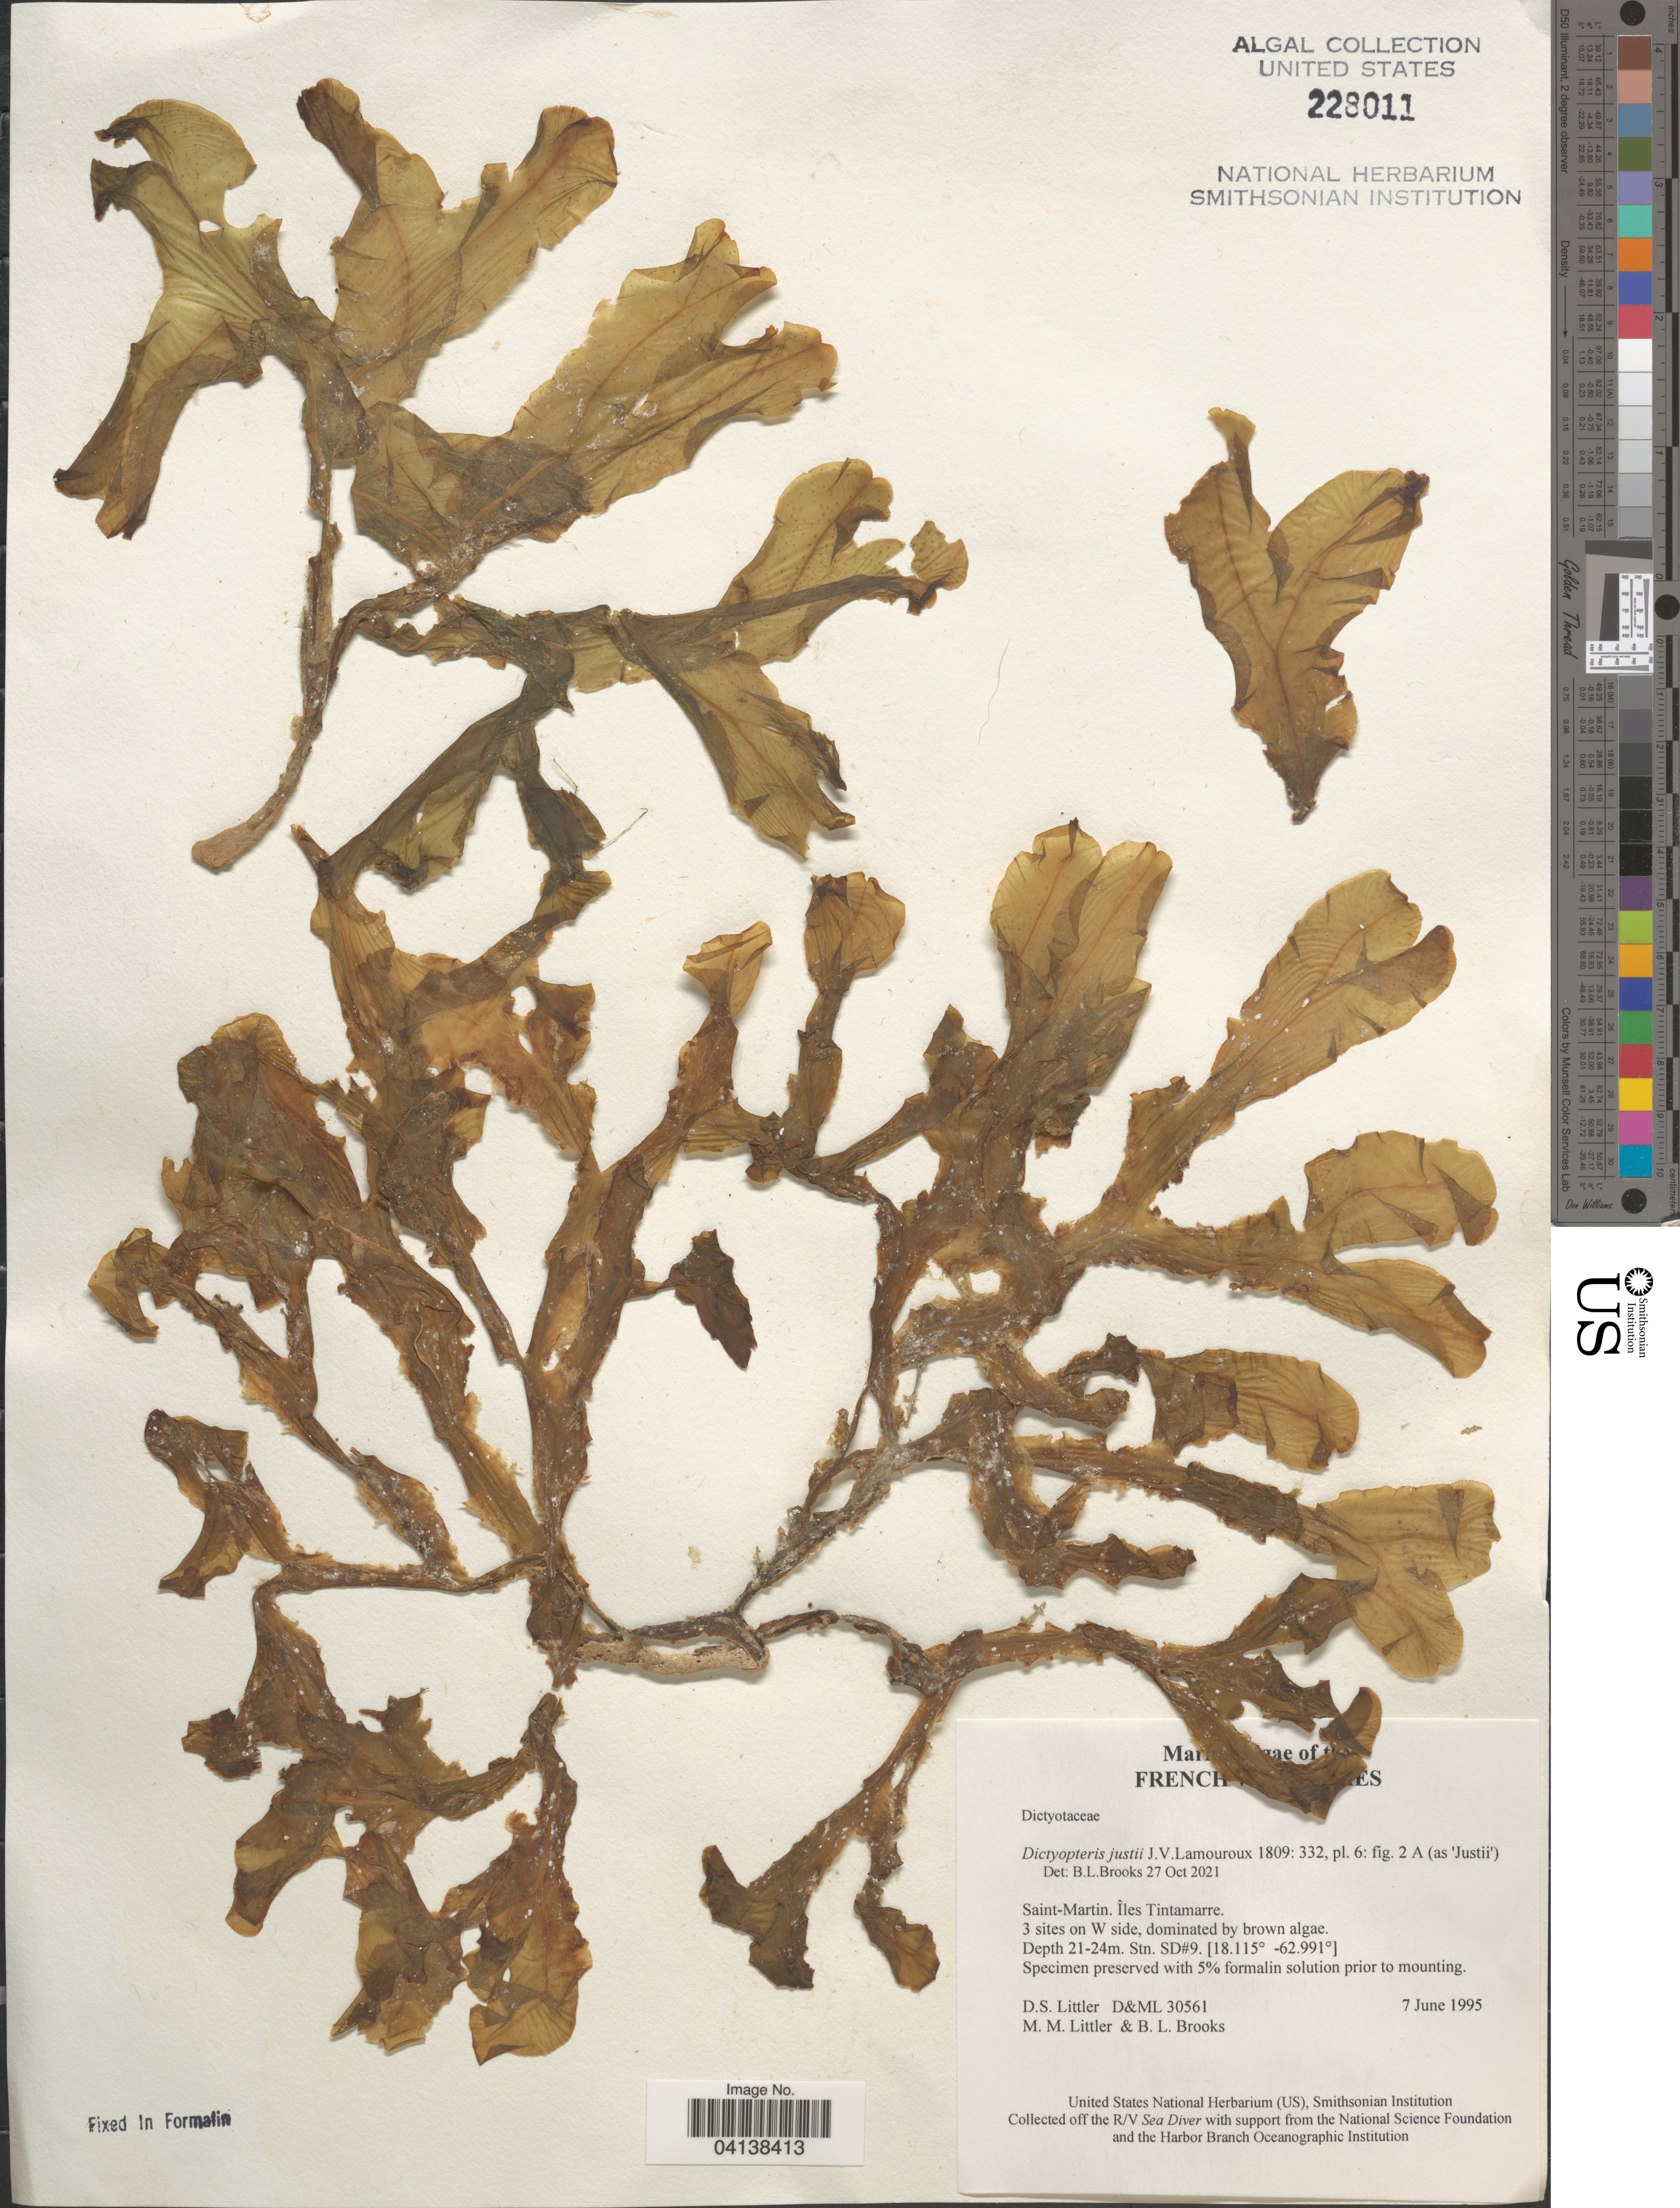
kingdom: Chromista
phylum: Ochrophyta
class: Phaeophyceae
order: Dictyotales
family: Dictyotaceae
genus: Dictyopteris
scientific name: Dictyopteris justii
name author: J.V.Lamouroux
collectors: D. S. Littler & B. Brooks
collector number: D&ML 30561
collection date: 1995-06-07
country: Saint Martin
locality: French West Indies. Saint-Martin. Îles Tintamarre. 3 sites on W side. Stn. SD#9.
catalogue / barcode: US 228011